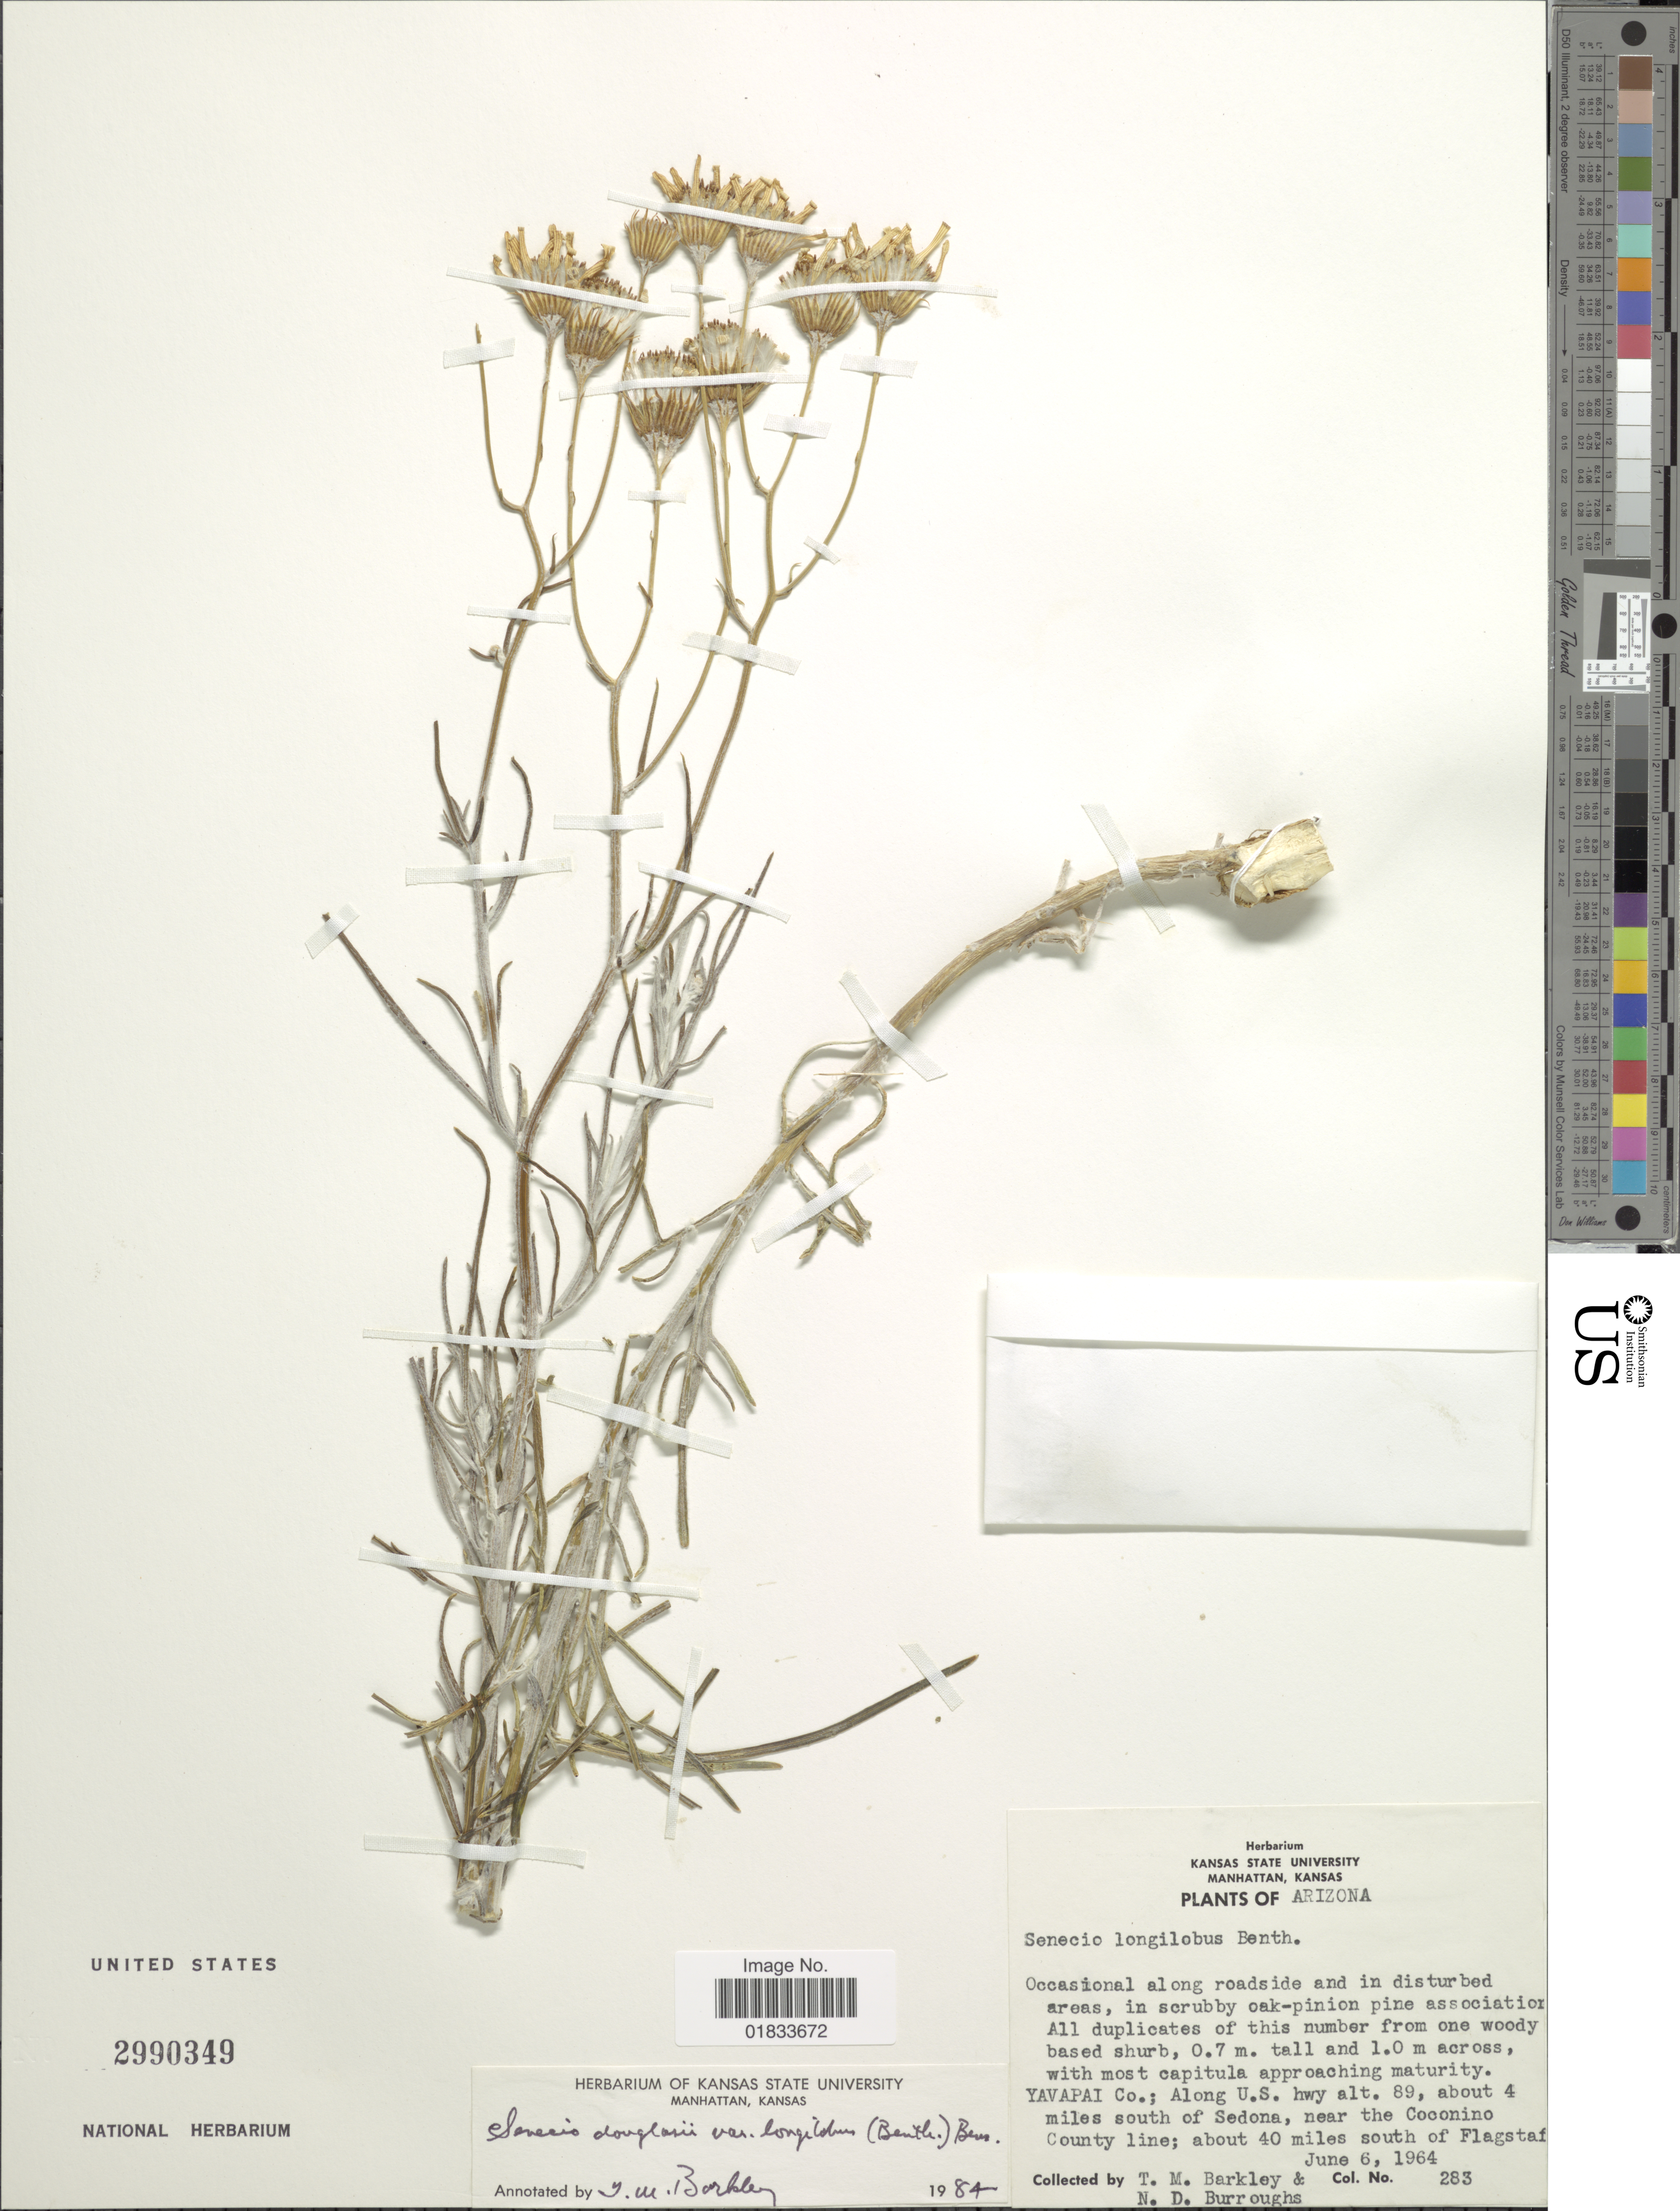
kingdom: Plantae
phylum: Tracheophyta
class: Magnoliopsida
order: Asterales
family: Asteraceae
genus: Senecio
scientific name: Senecio flaccidus var. flaccidus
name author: Less.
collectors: T. M. Barkley & N. Burroughs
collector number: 283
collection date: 1964-06-06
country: United States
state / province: Arizona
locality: Yavapai Co.: Along U.S. hwy alt. 89, about 4 miles south of Sedona, near the Coconino County line; about 40 miles south of Flagstaff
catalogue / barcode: US 2990349